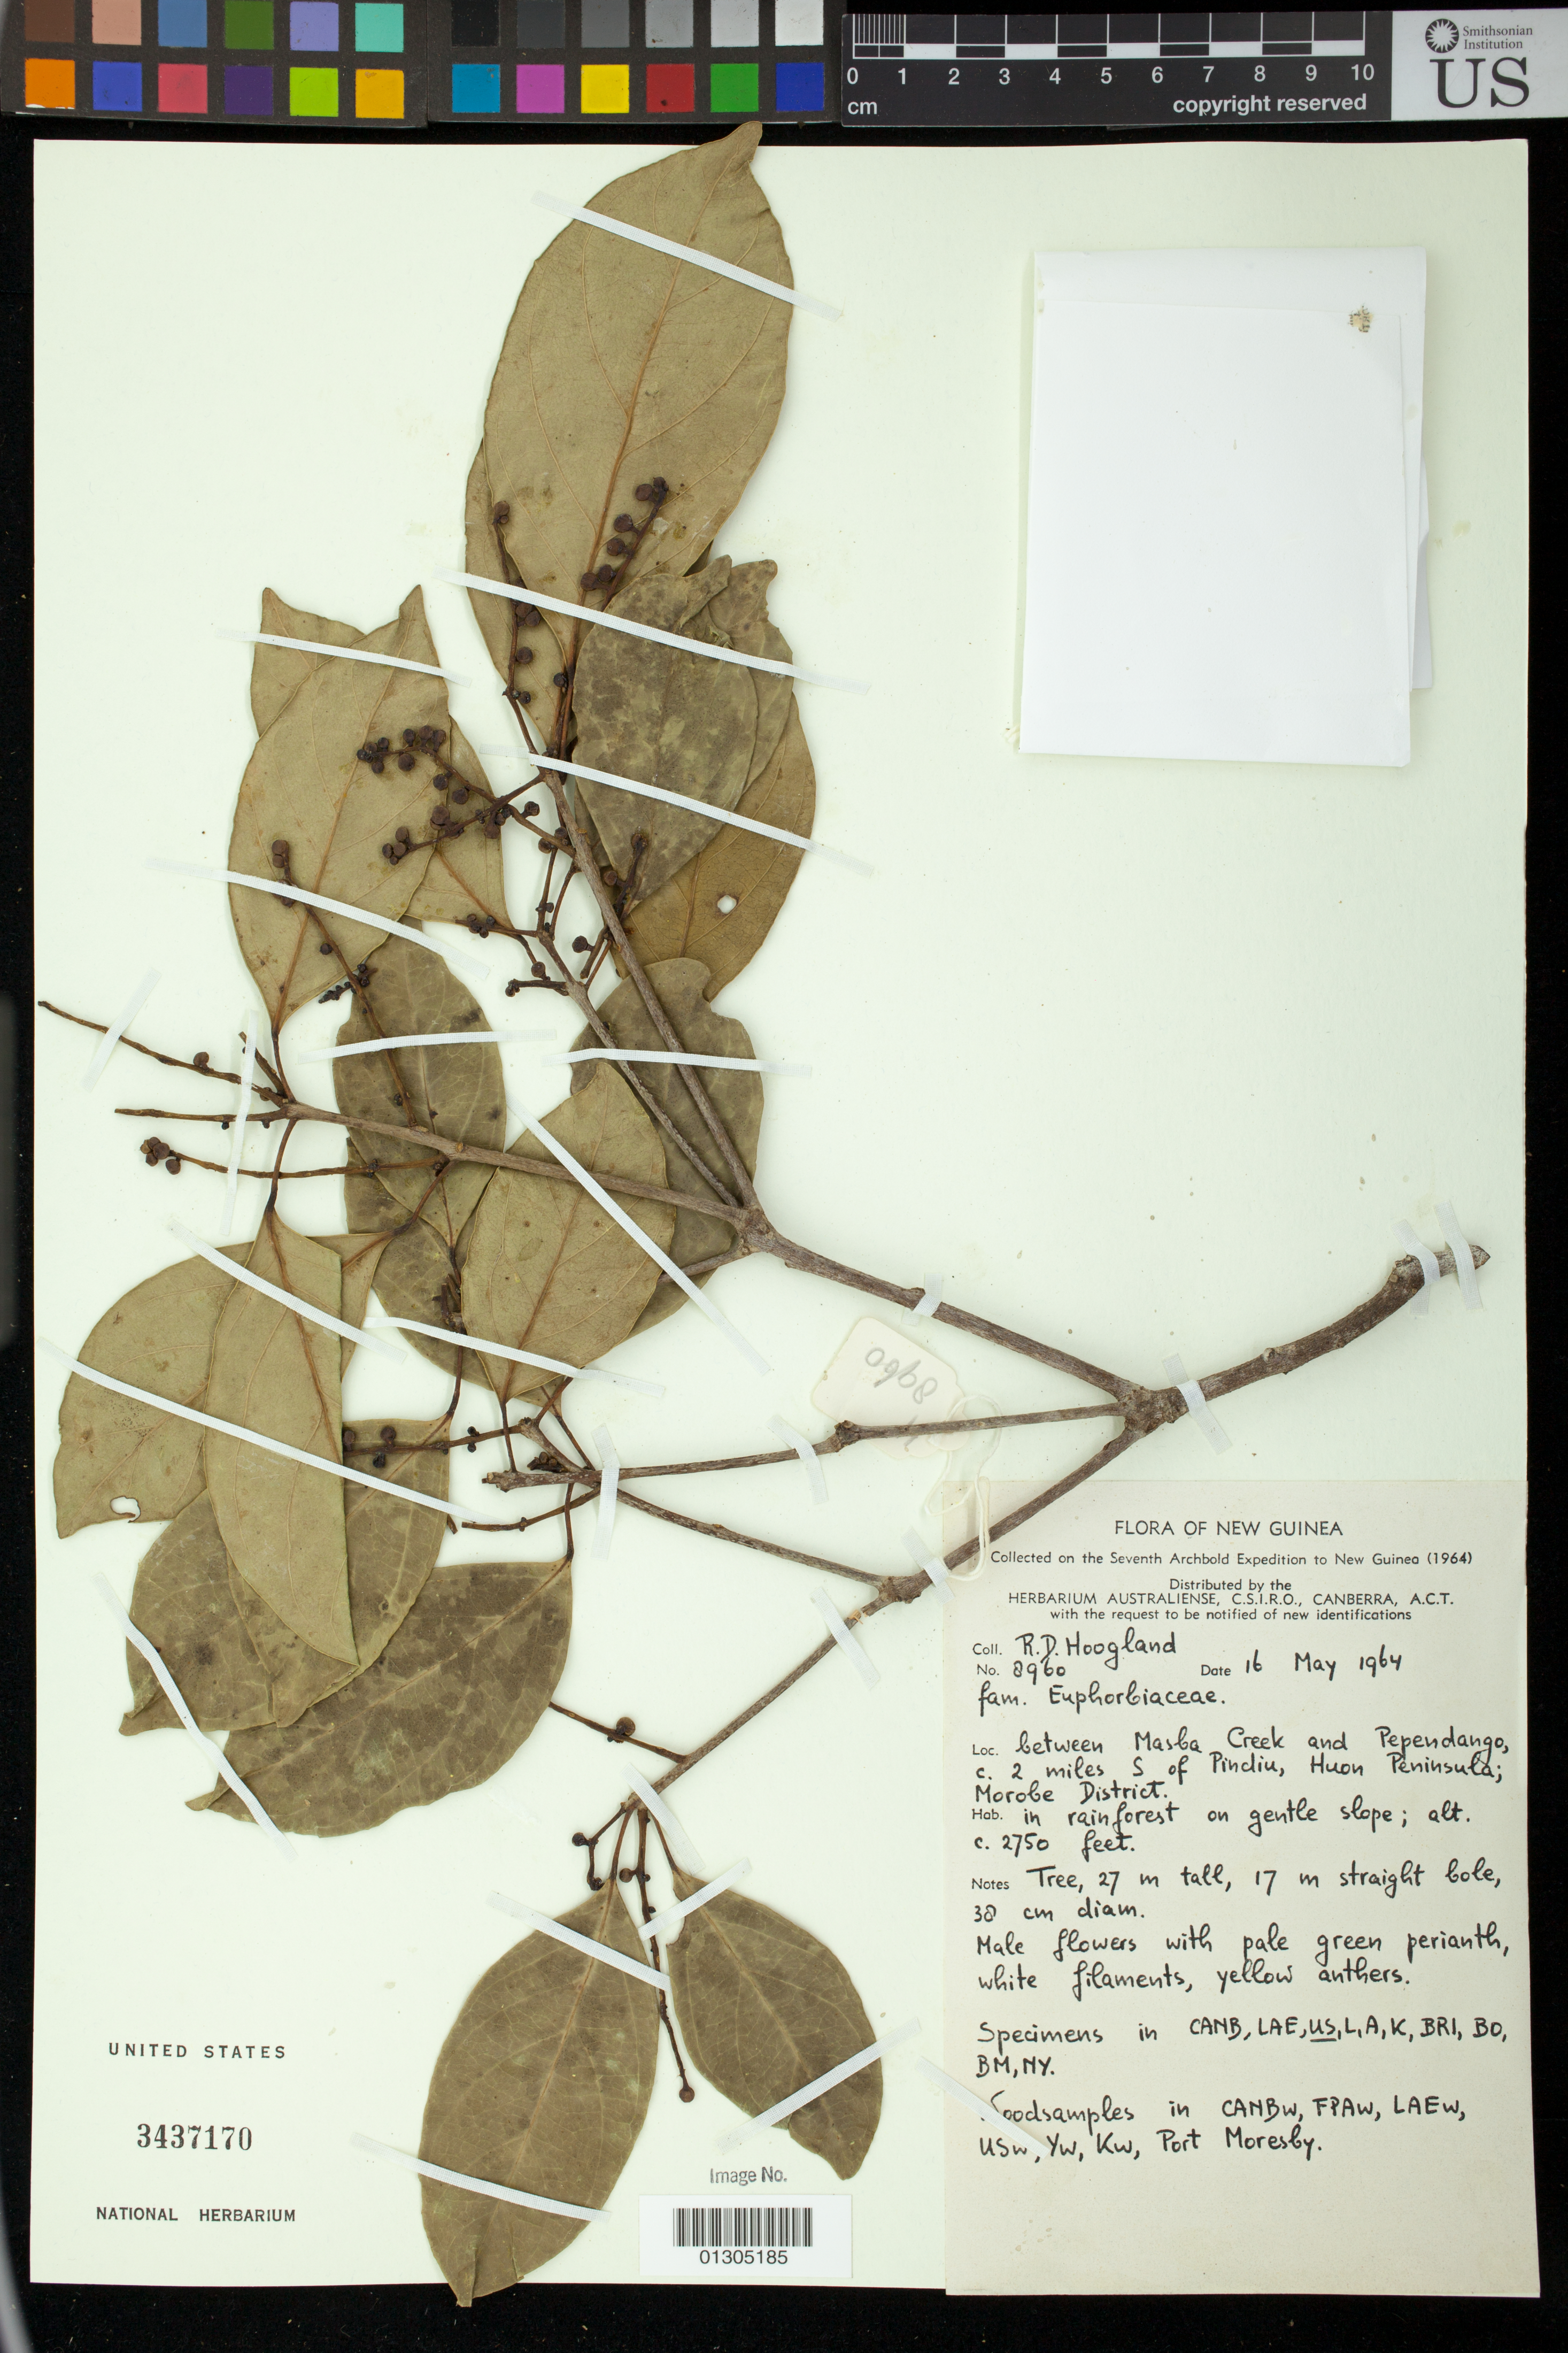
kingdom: Plantae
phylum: Tracheophyta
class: Magnoliopsida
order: Malpighiales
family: Euphorbiaceae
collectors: R. D. Hoogland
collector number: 2960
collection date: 1964-05-16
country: Papua New Guinea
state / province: Morobe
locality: between Masba Creek and Pependango, c. 2 miles S. of Pindiu, Huon Peninsula; Morbe District.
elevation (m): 838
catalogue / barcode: US 3437170